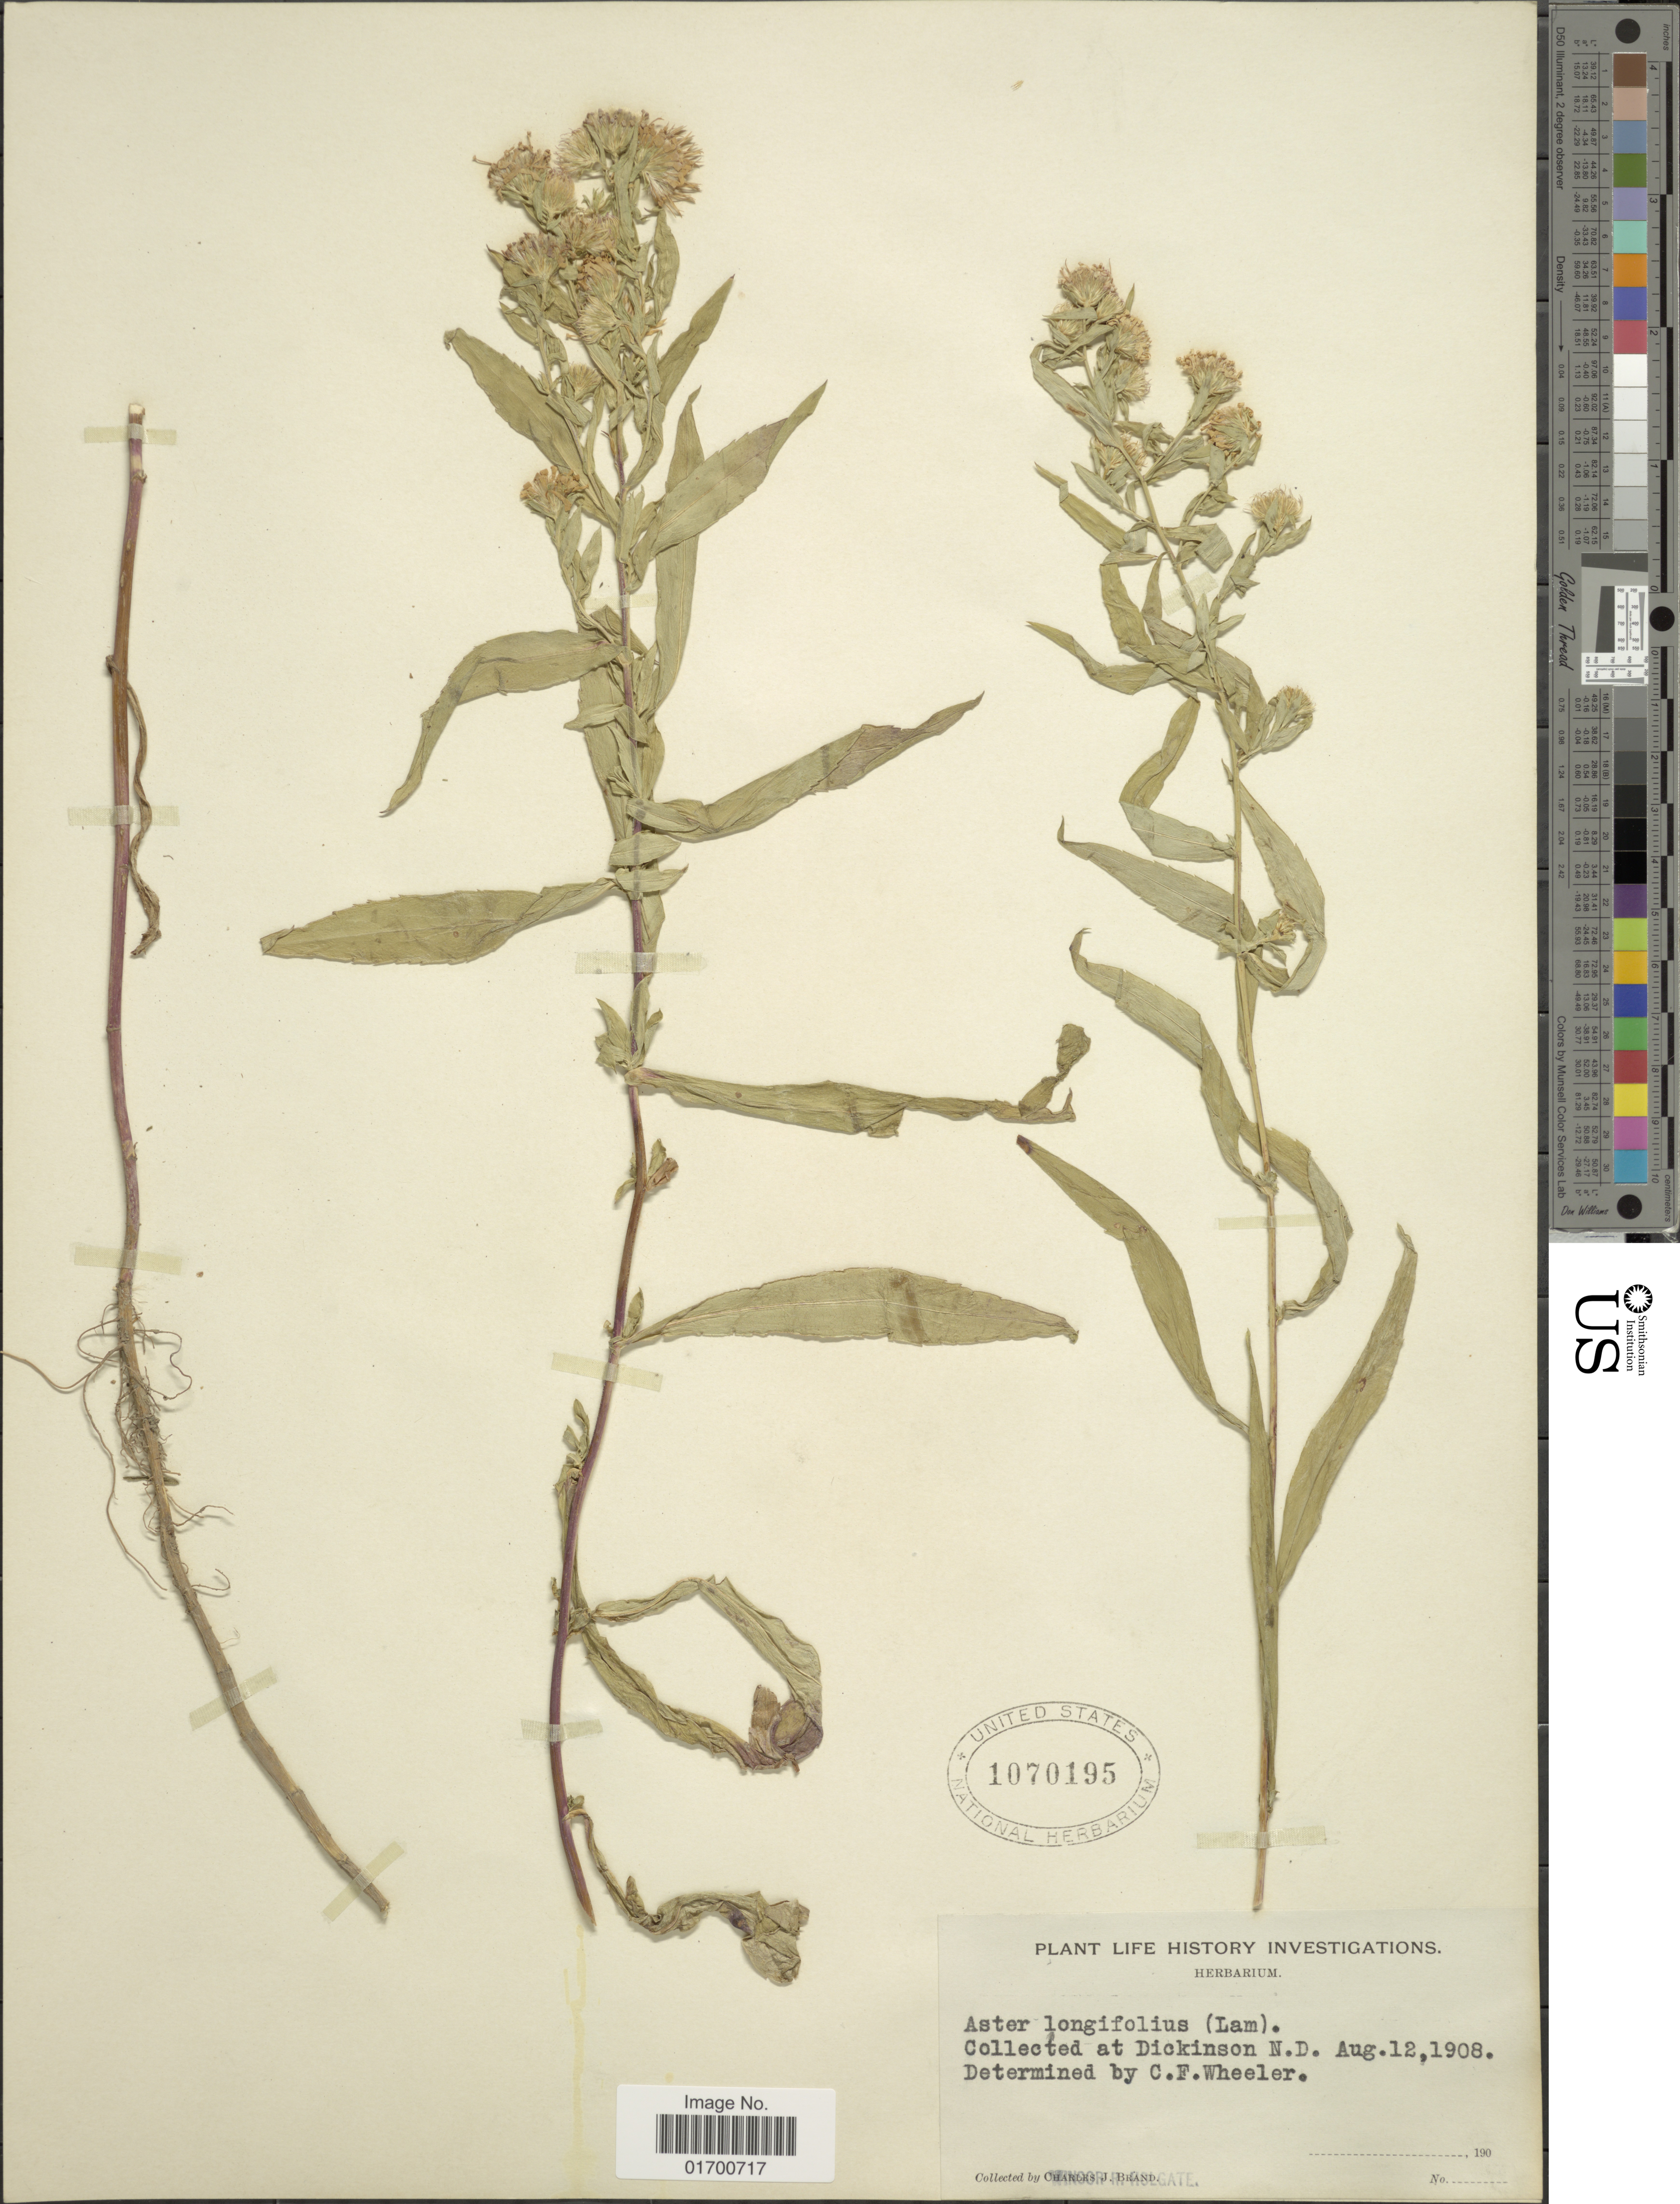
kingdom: Plantae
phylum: Tracheophyta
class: Magnoliopsida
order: Asterales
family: Asteraceae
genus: Symphyotrichum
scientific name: Symphyotrichum longifolium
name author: (Lam.) G.L. Nesom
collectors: C. J. Brand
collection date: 1908-08-12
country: United States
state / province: North Dakota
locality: At Dickinson N.D.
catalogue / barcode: US 1070195